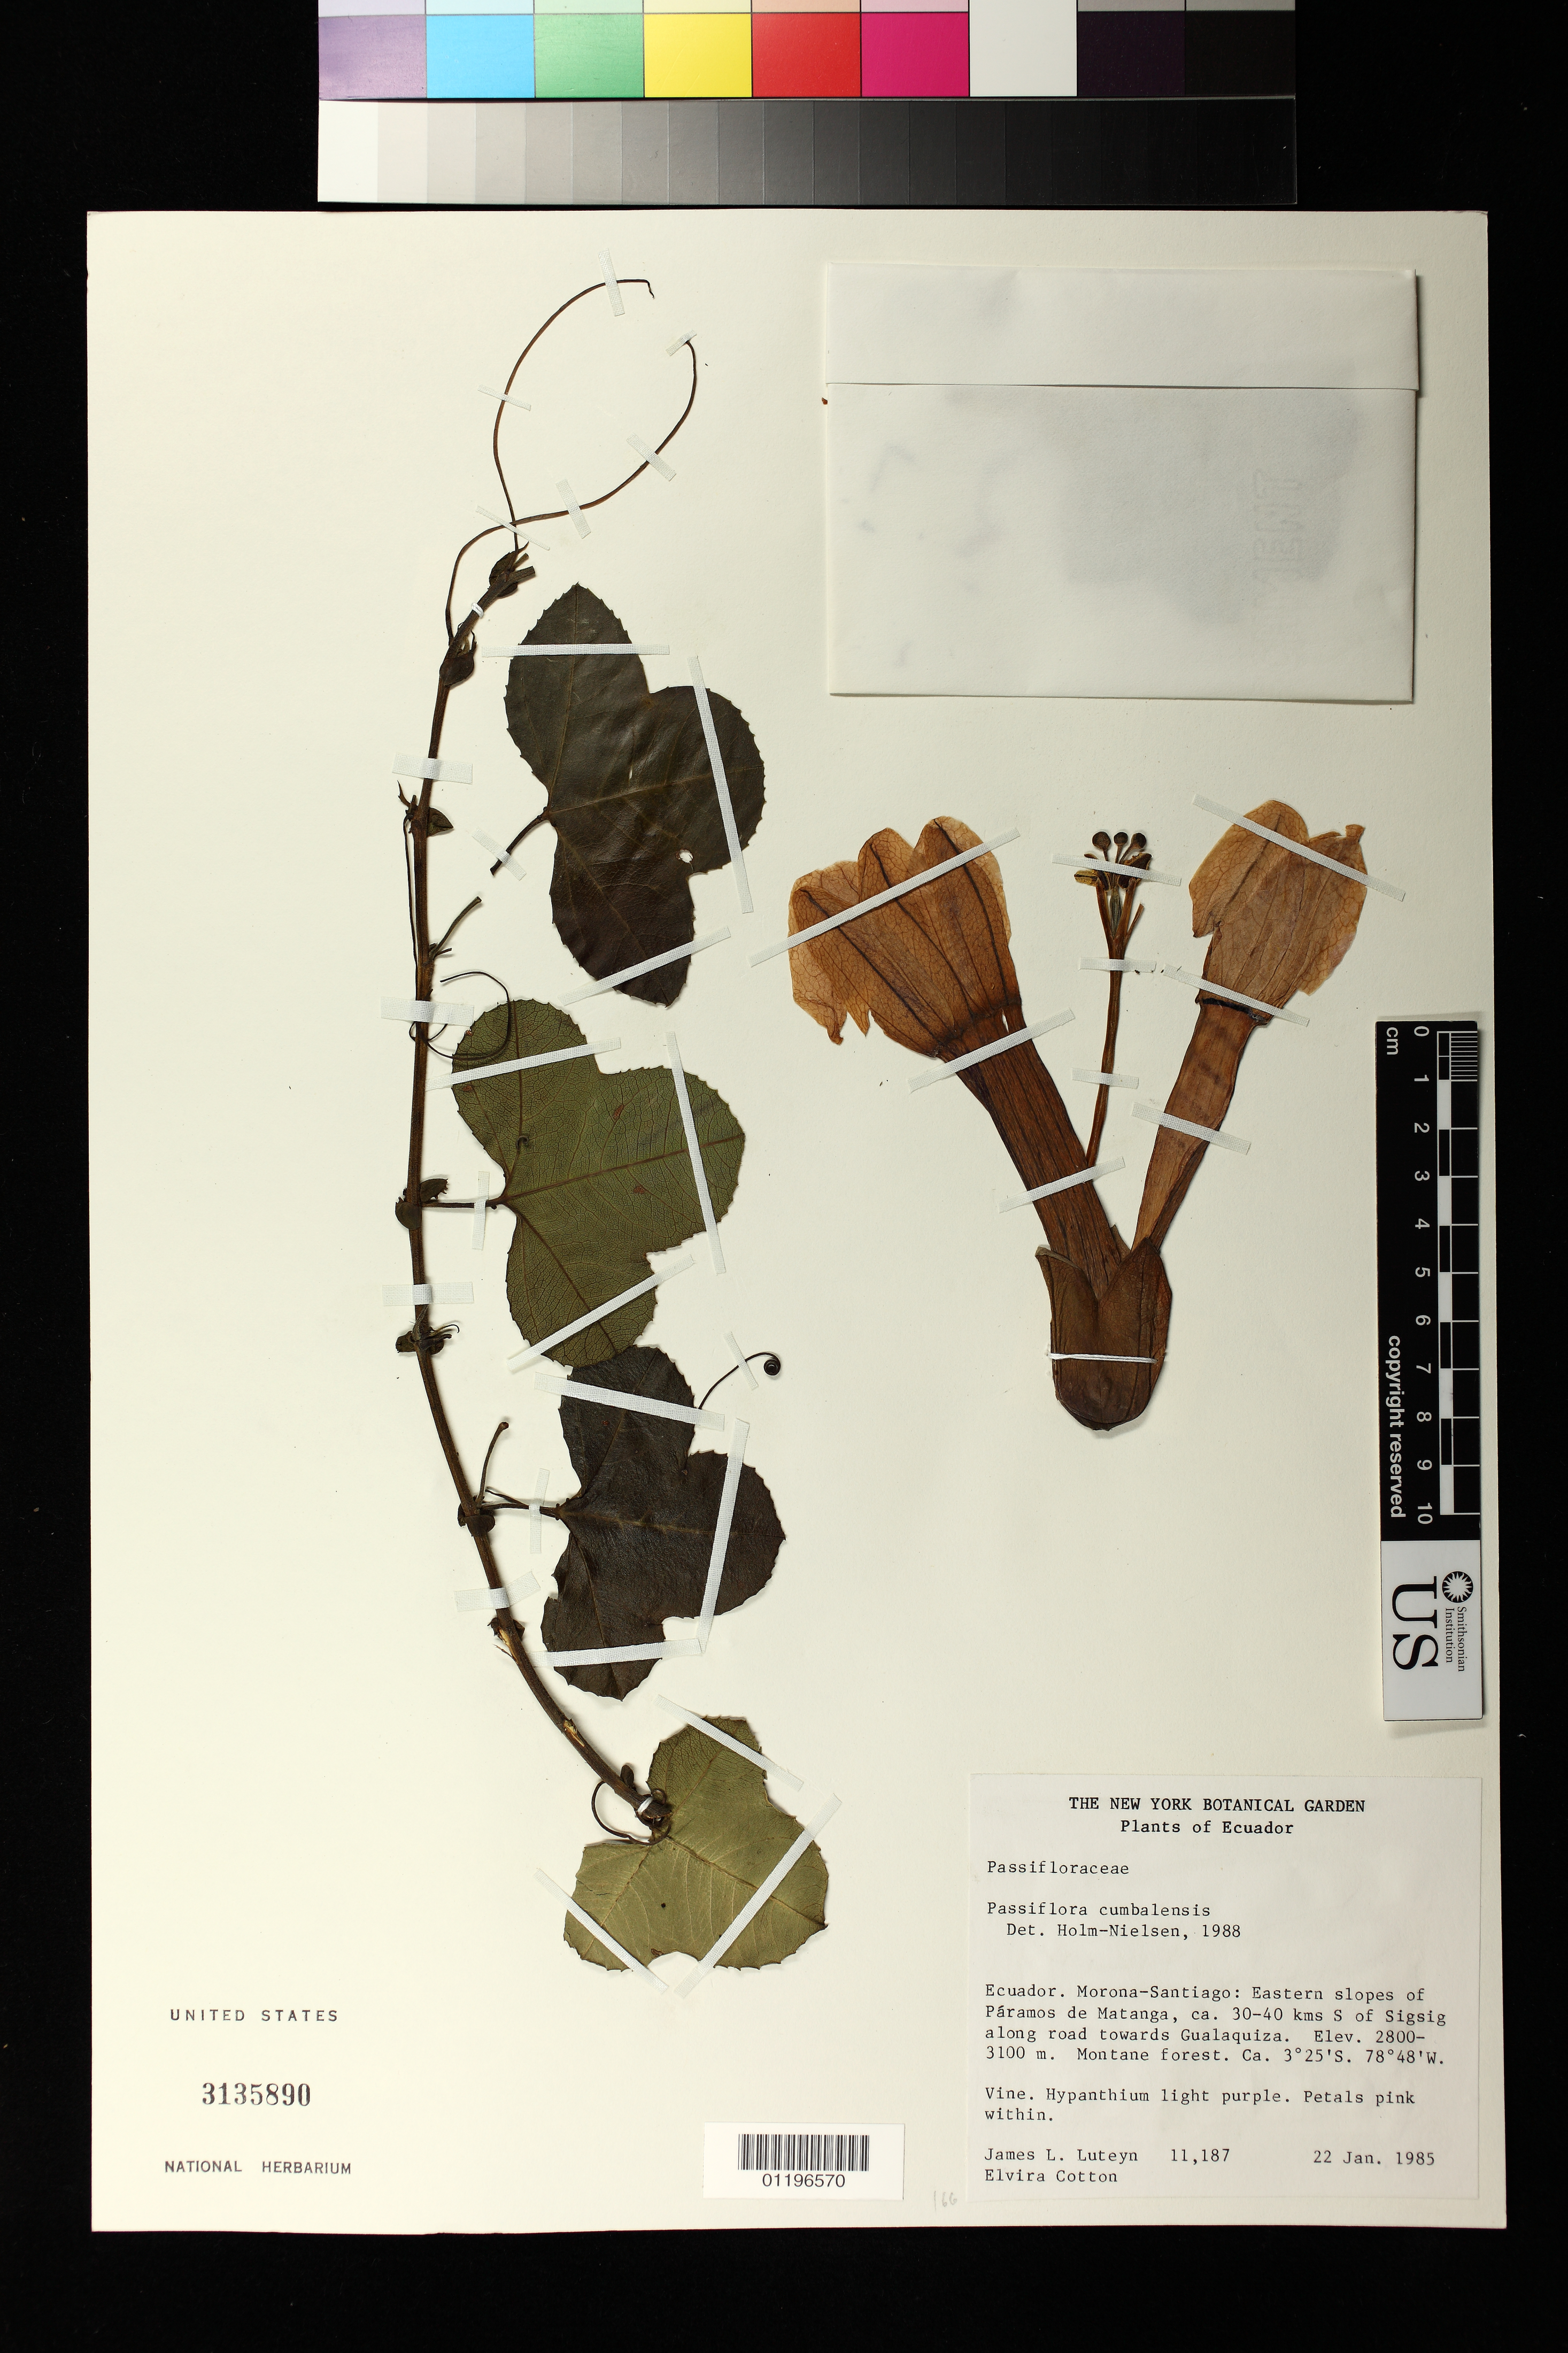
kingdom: Plantae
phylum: Tracheophyta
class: Magnoliopsida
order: Malpighiales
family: Passifloraceae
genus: Passiflora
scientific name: Passiflora cumbalensis var. cumbalensis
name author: (H. Karst.) Harms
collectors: J. L. Luteyn & E. Cotton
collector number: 11187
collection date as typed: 22 Jan 1985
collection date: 1985-01-22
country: Ecuador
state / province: Morona-Santiago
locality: Morona-Santiago. Eastern slopes of Paramos de Matanga, ca. 30-40 kms S of Sigsig along road towards Gualaquiza.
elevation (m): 2800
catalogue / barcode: US 3135890